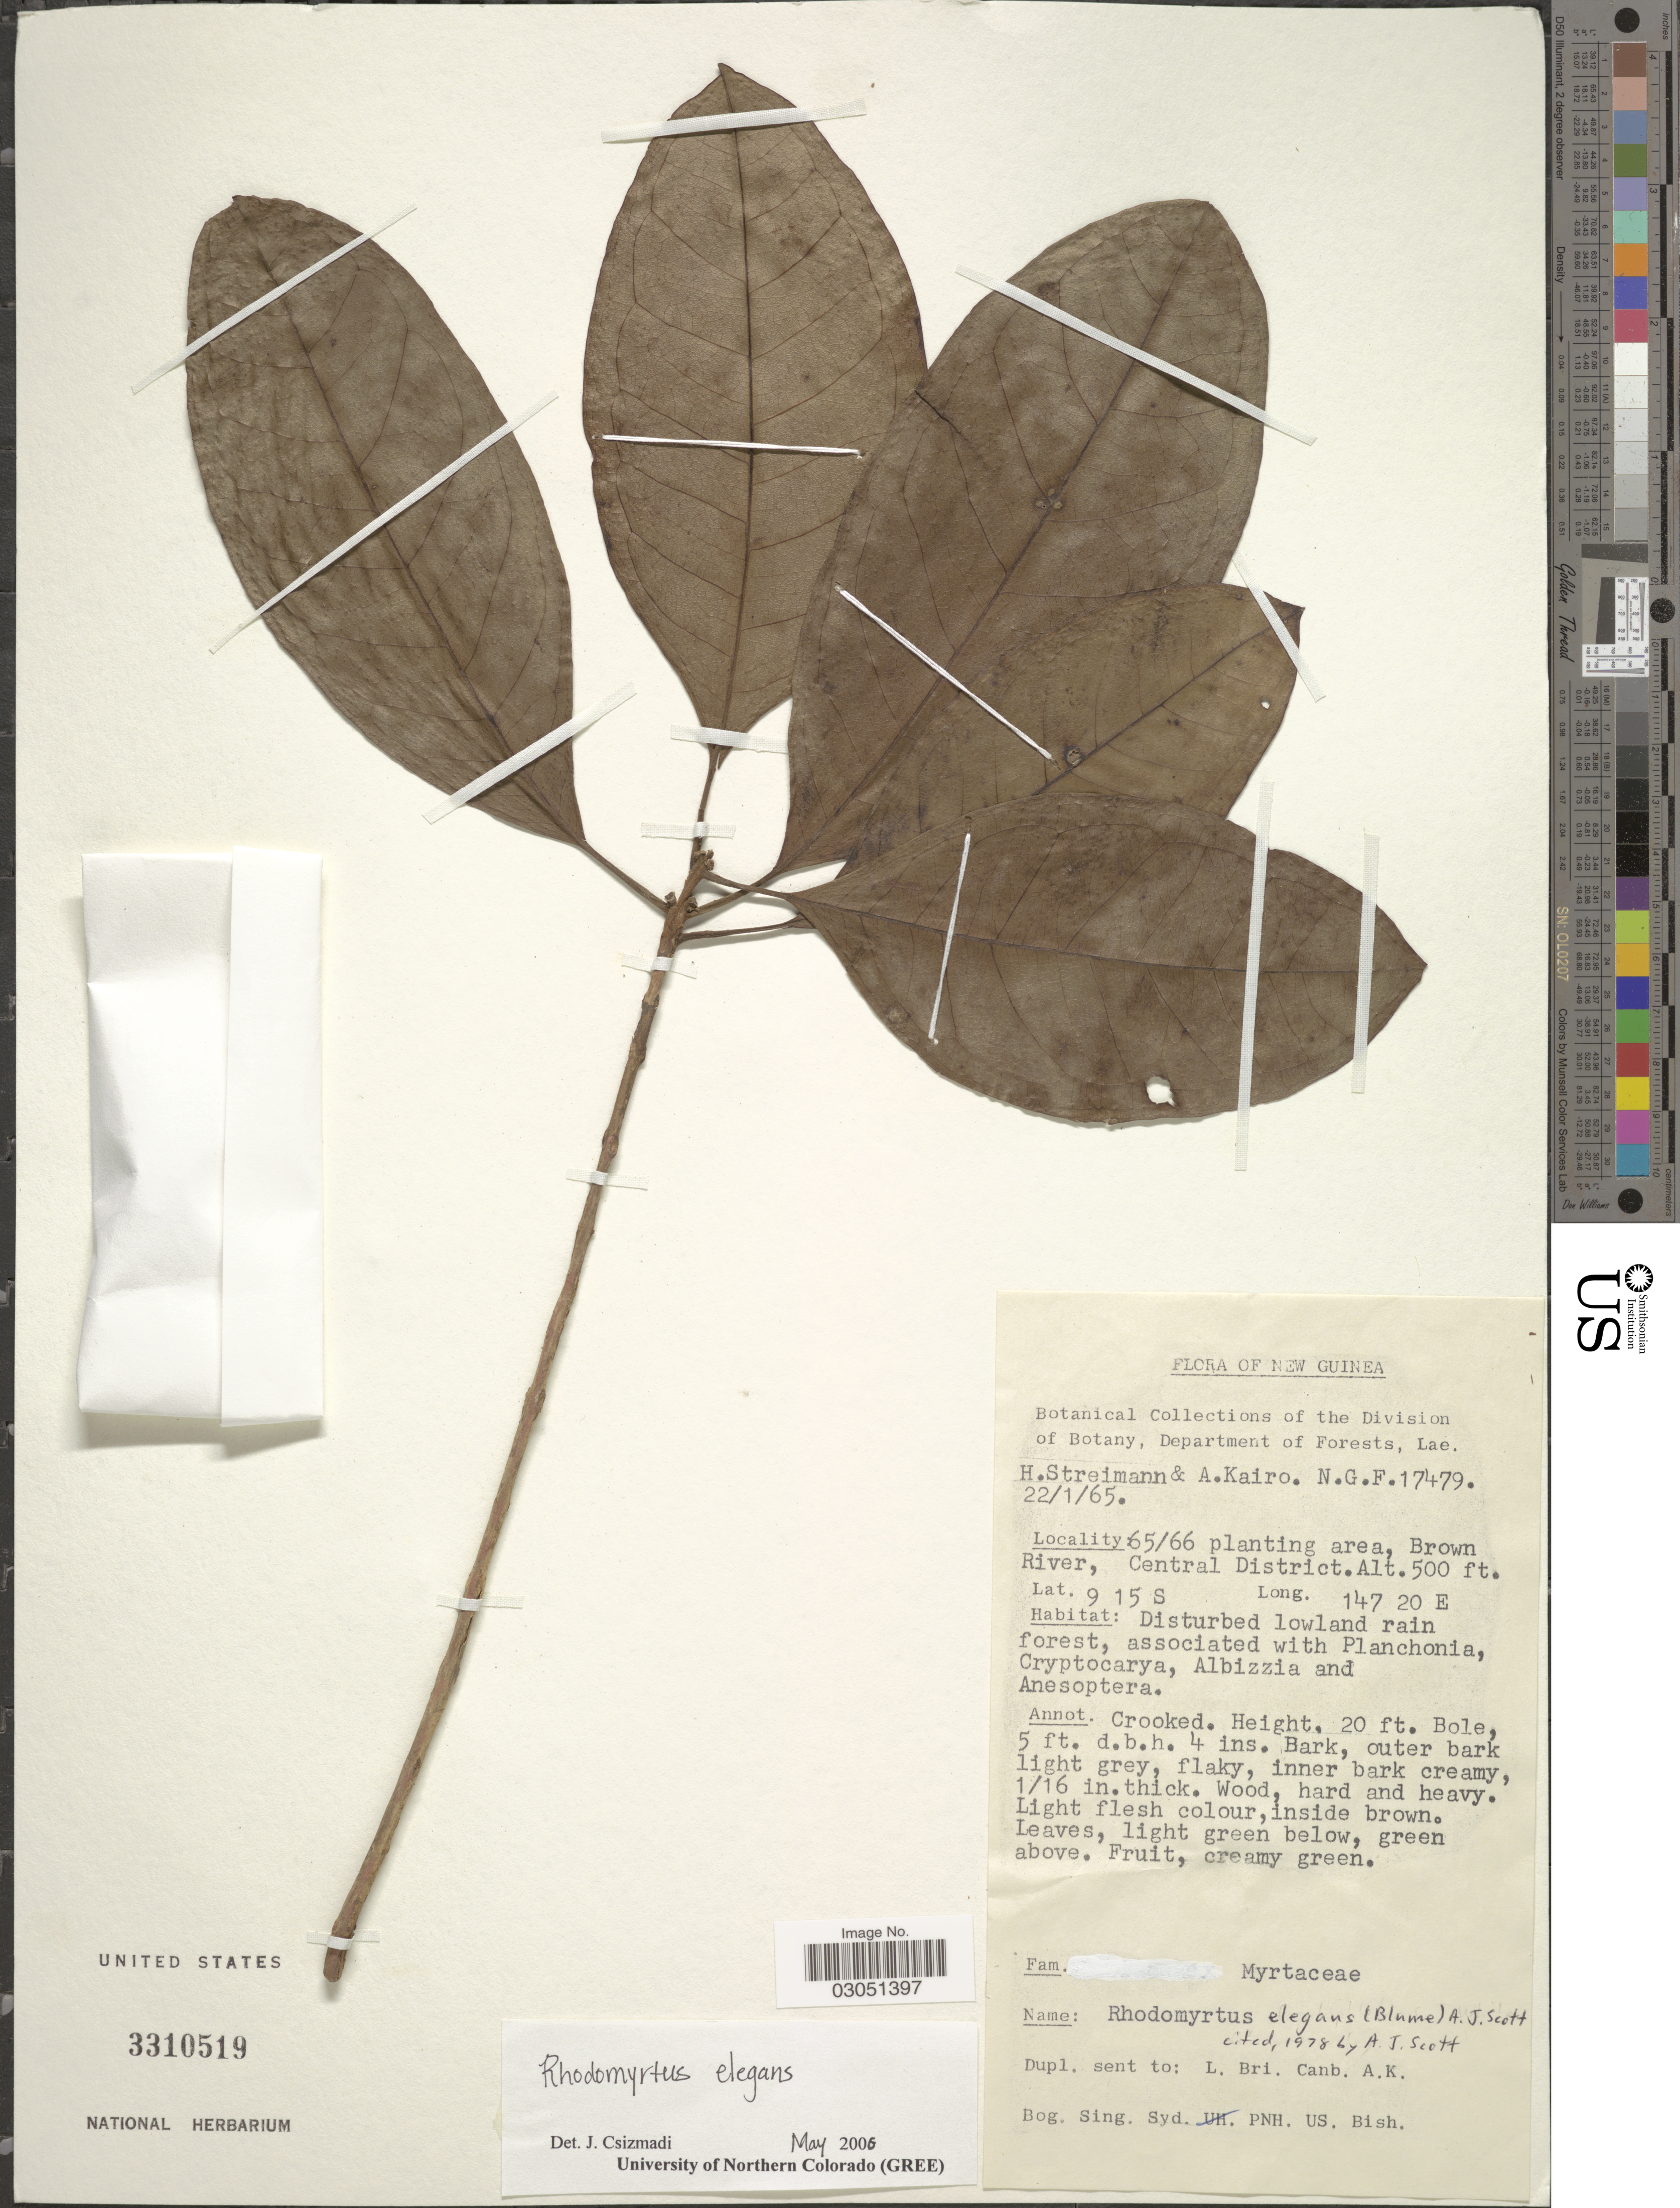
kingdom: Plantae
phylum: Tracheophyta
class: Magnoliopsida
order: Myrtales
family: Myrtaceae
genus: Rhodomyrtus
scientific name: Rhodomyrtus elegans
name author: (Blume) A.J. Scott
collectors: H. Streimann & A. Kairo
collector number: NGF17479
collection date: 1965-01-22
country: Papua New Guinea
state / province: Central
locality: New Guinea, 65/66 planting area, Brown River, Central District.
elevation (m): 152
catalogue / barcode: US 3310519